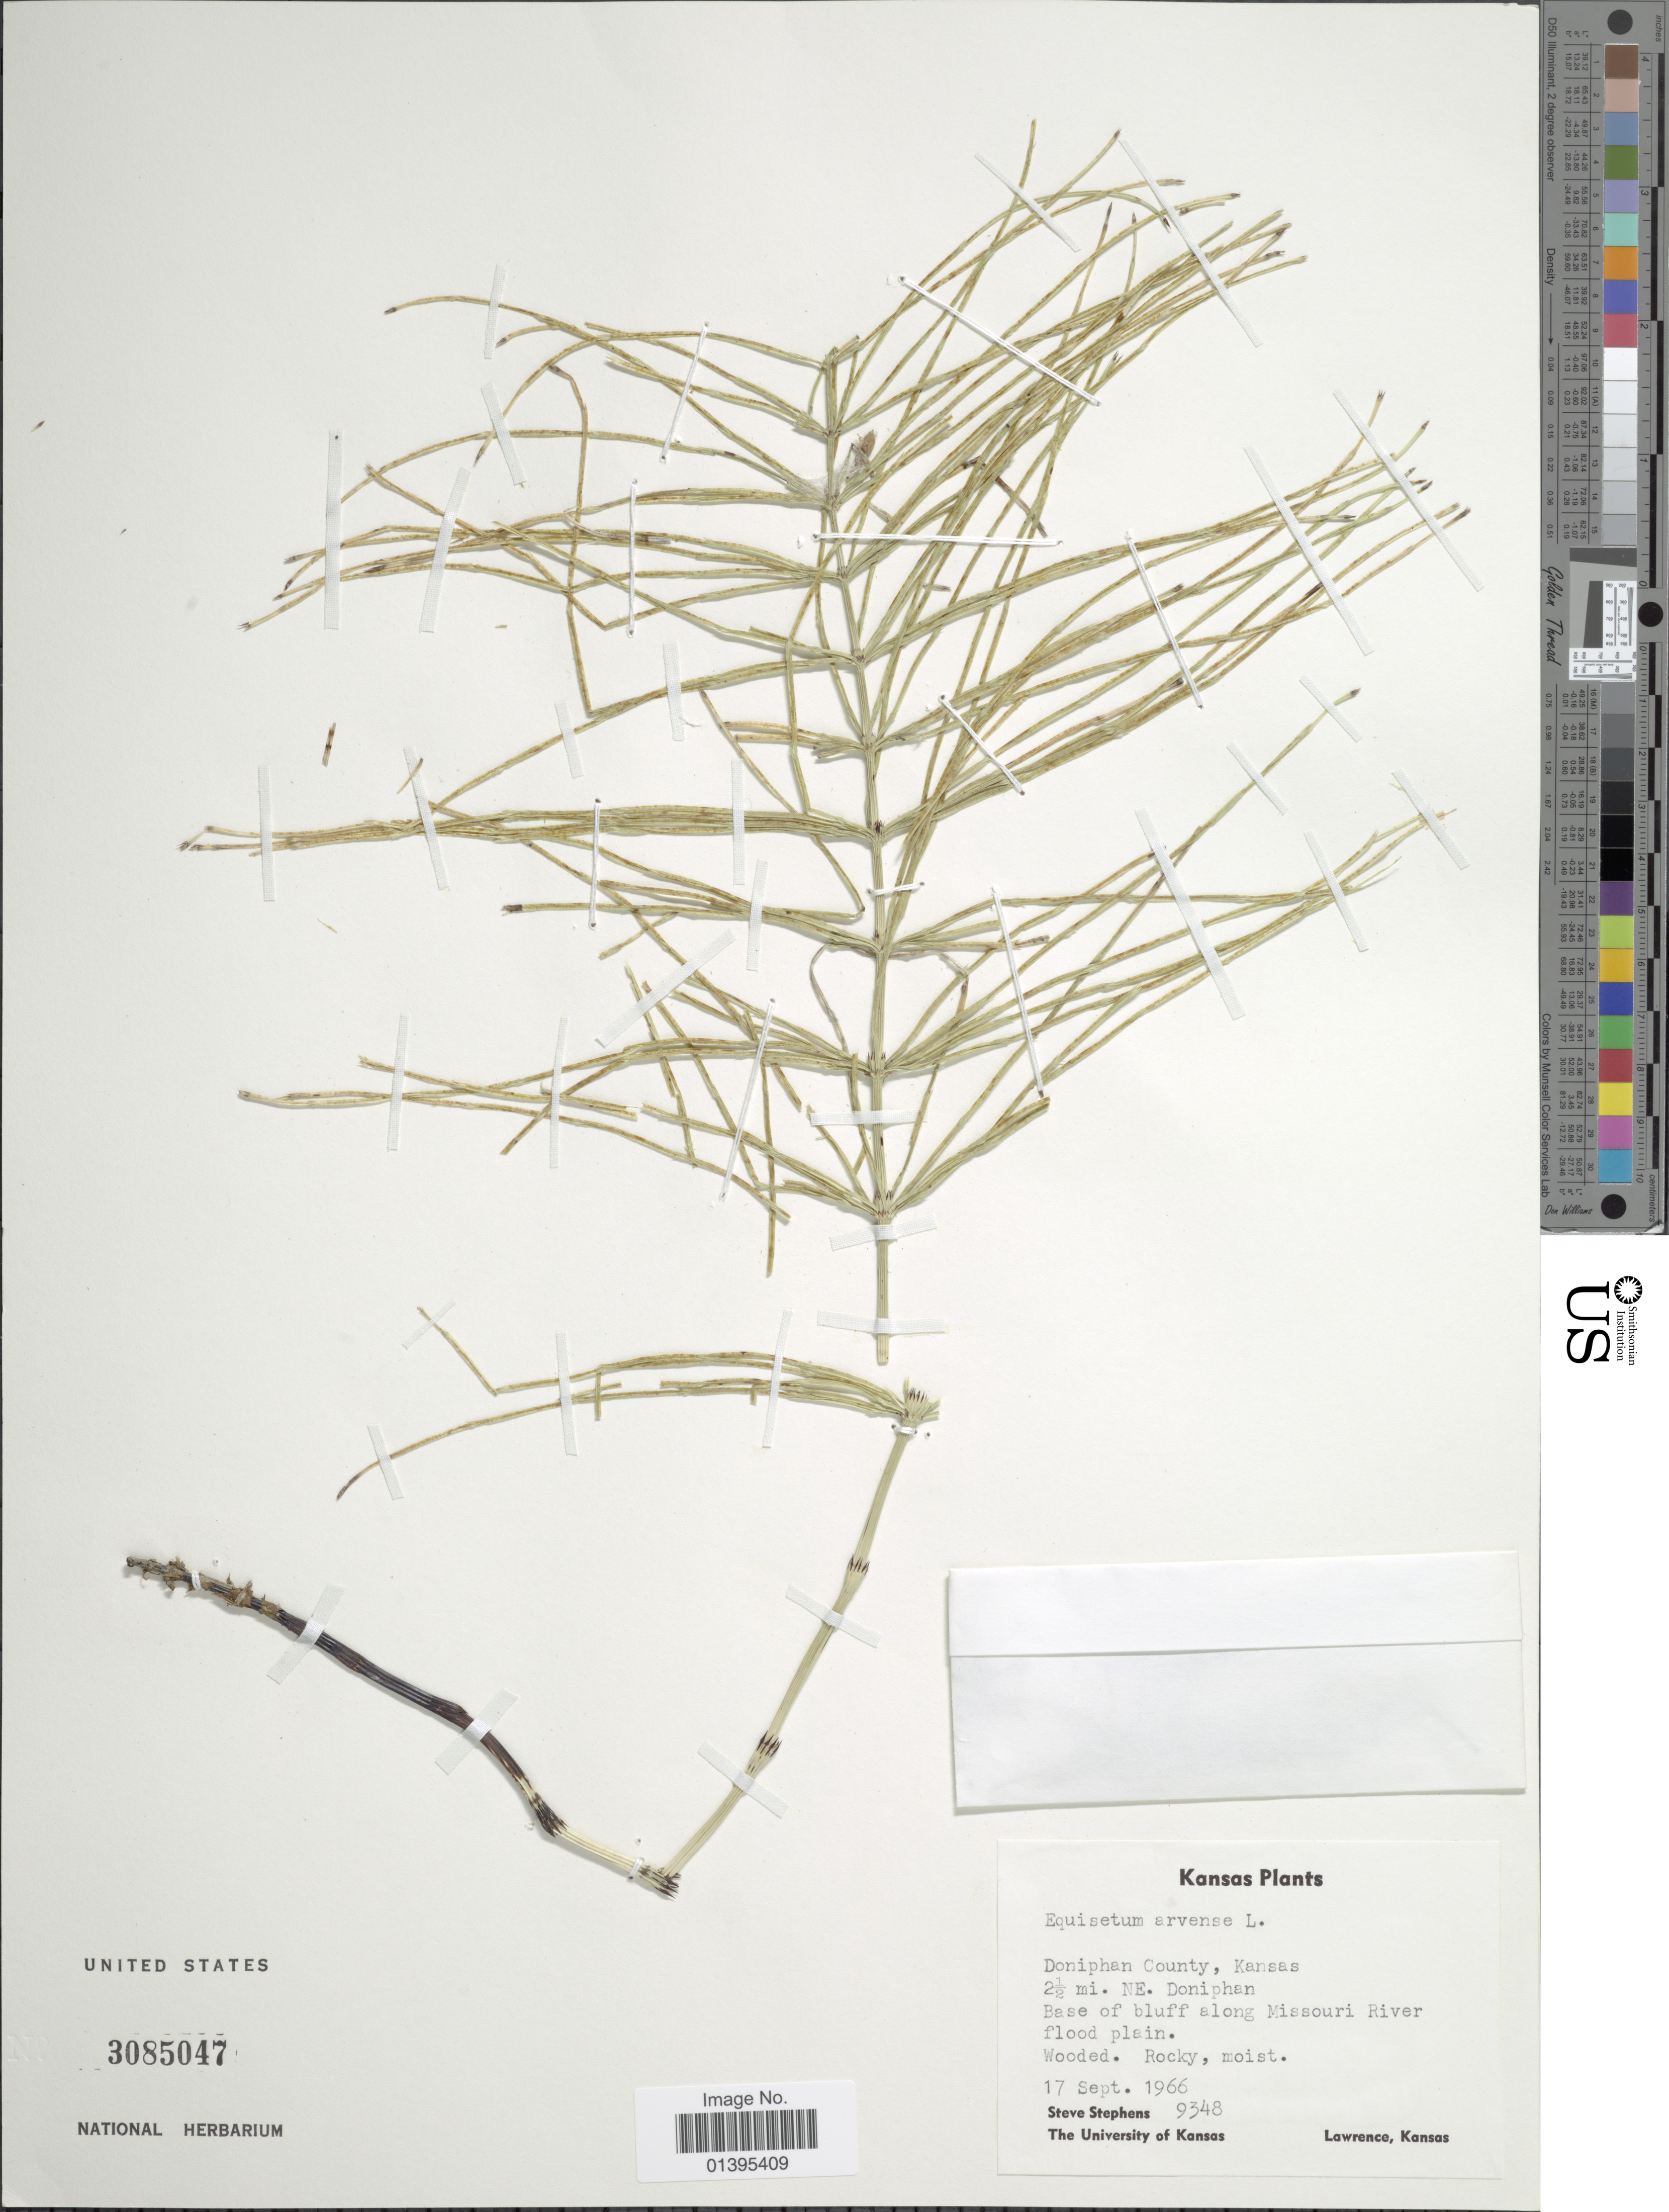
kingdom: Plantae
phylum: Tracheophyta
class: Polypodiopsida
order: Equisetales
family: Equisetaceae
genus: Equisetum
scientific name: Equisetum arvense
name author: L.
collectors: S. Stephens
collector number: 9348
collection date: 1966-09-17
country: United States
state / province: Kansas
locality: Doniphan County, 2½ mi. NE Doniphan, base of bluff along Missouri River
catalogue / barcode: US 3085047